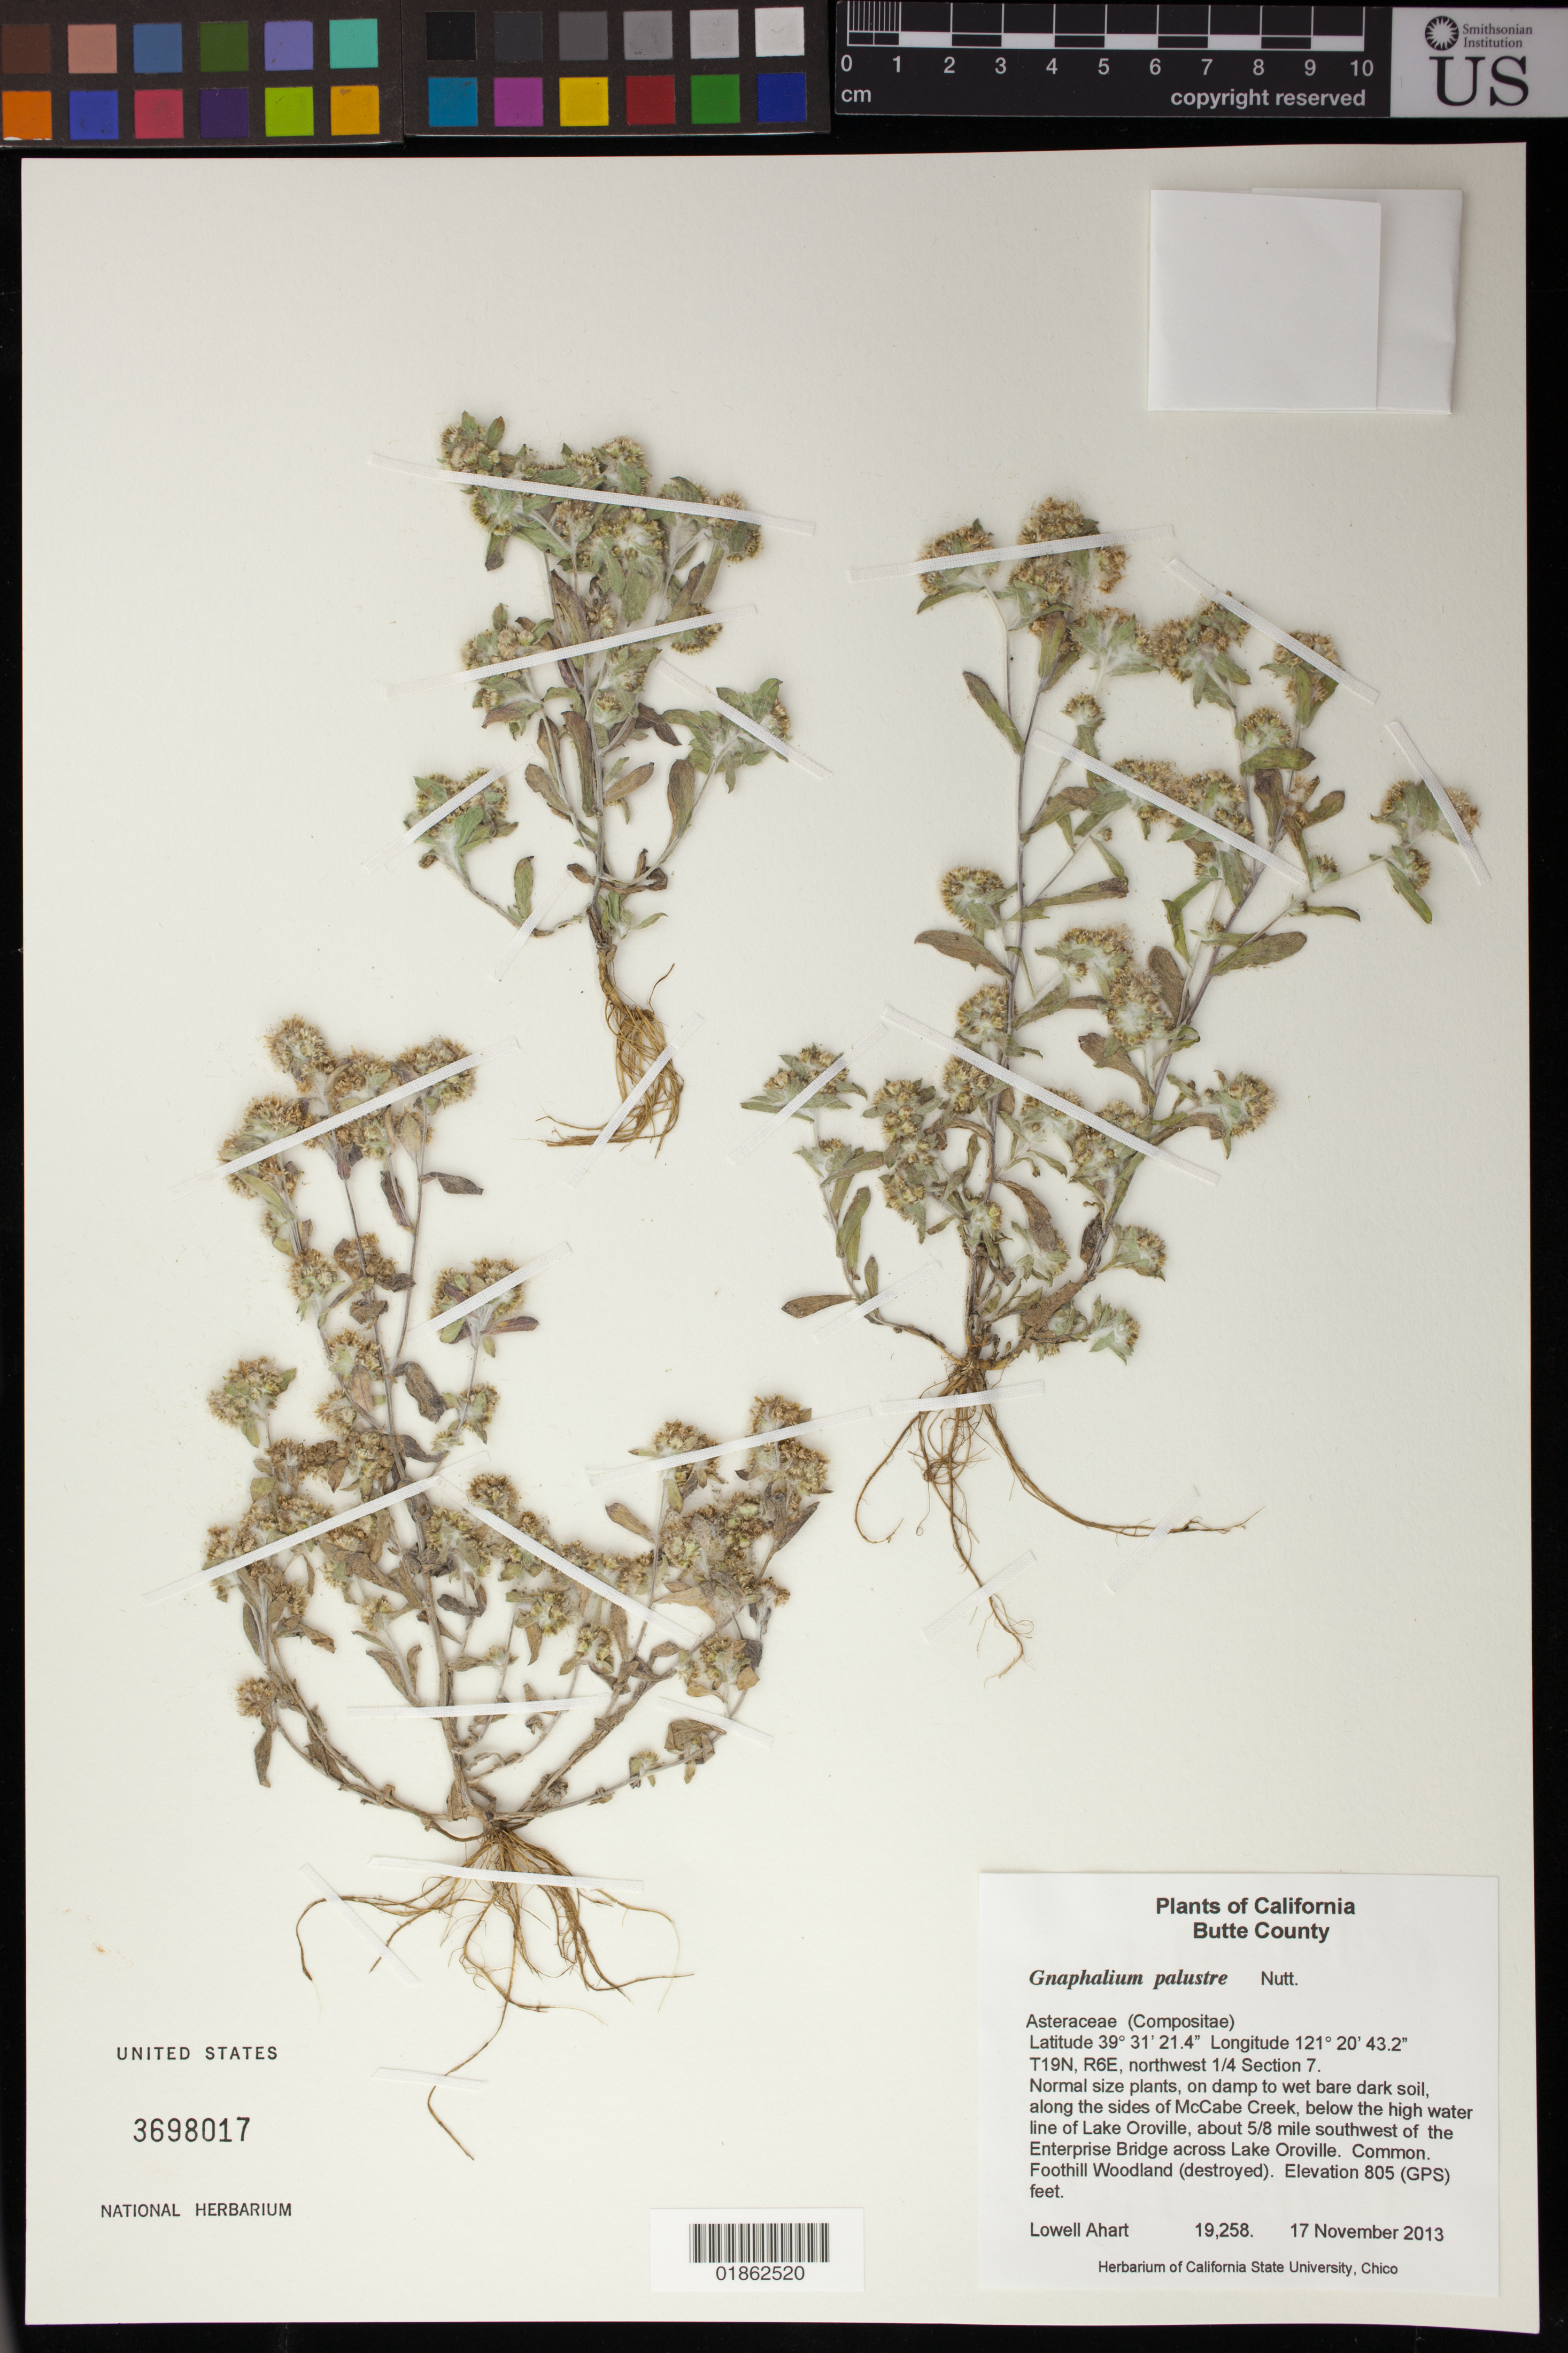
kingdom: Plantae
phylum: Tracheophyta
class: Magnoliopsida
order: Asterales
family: Asteraceae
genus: Gnaphalium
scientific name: Gnaphalium palustre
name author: Nutt.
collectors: L. Ahart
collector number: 19258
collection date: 2013-11-17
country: United States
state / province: California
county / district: Butte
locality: About 5/8 mile southwest of the Enterprise Bridge across Lake Oroville, along the side of McCabe Creek, below the high water line of Lake Oroville, T19N, R6E northwest 1/4 Section 7.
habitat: Foothill Woodland (destroyed).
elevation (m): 245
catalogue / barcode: US 3698017